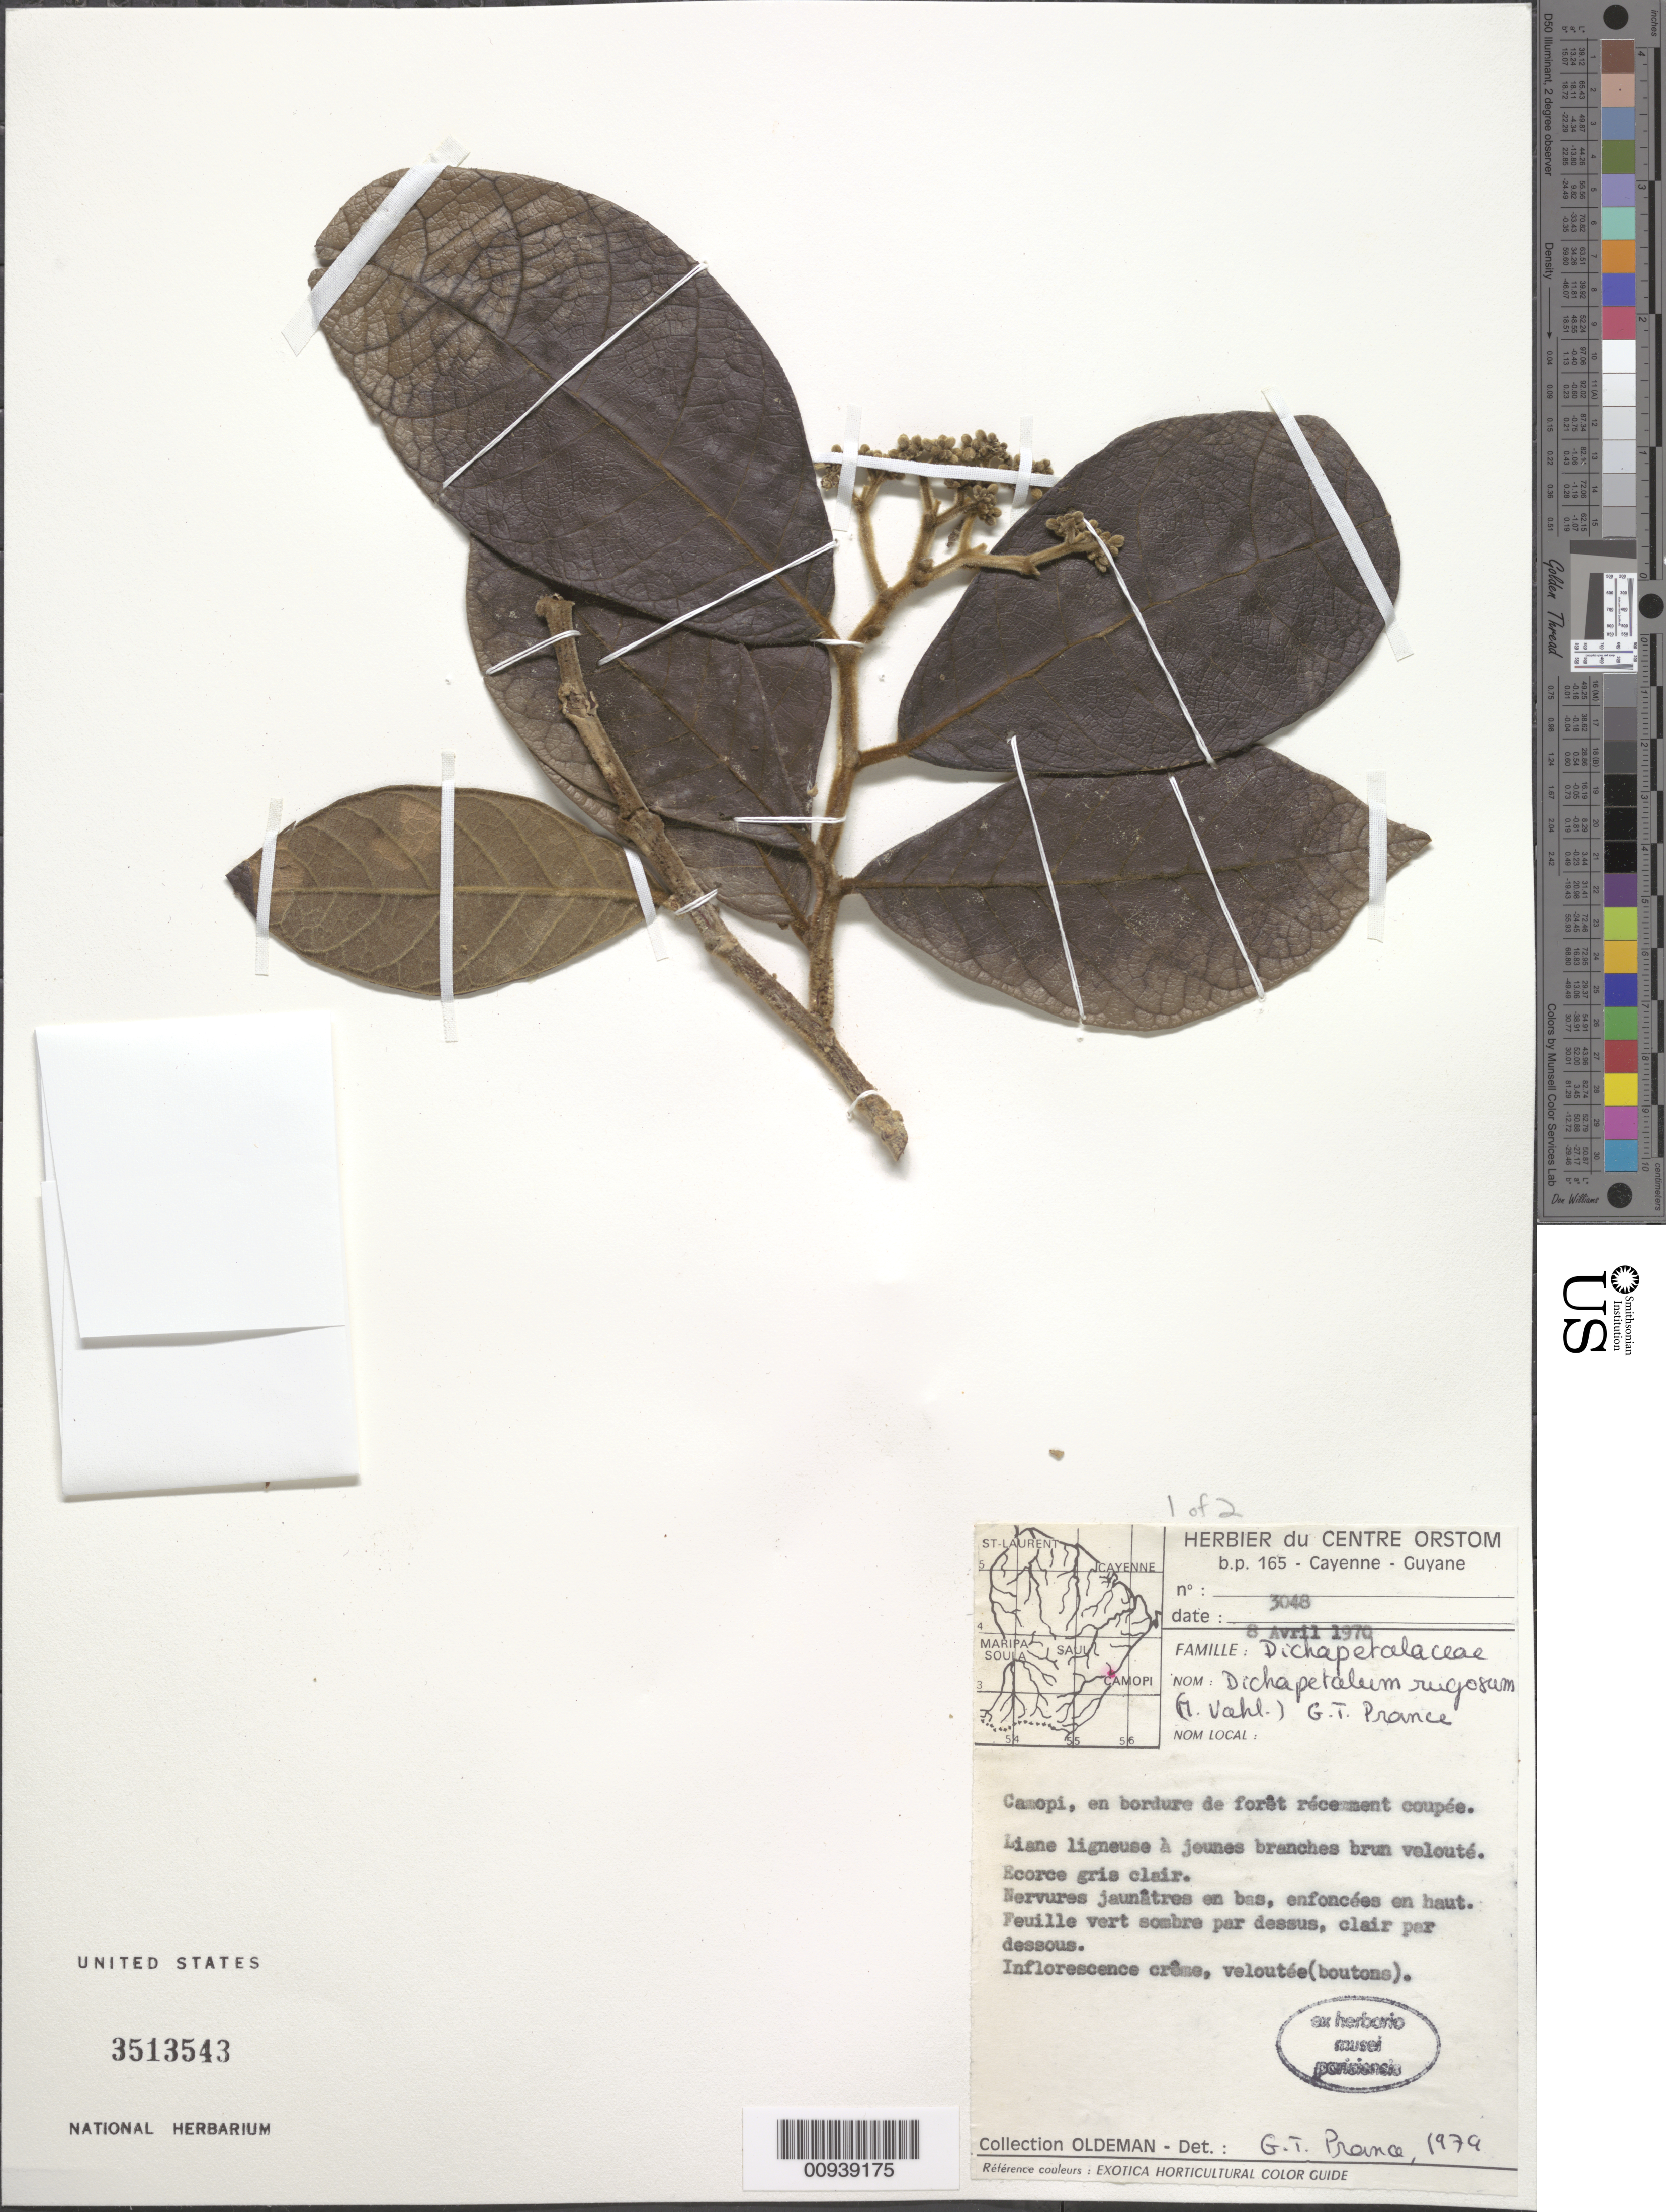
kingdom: Plantae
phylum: Tracheophyta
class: Magnoliopsida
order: Malpighiales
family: Dichapetalaceae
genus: Dichapetalum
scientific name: Dichapetalum rugosum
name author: (Vahl) Prance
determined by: Prance, G. T.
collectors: R. Oldeman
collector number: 3048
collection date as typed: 8-Apr-70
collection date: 1970-04-08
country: French Guiana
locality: Camopi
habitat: En bordure de foret rcemment coupee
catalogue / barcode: US 3513543